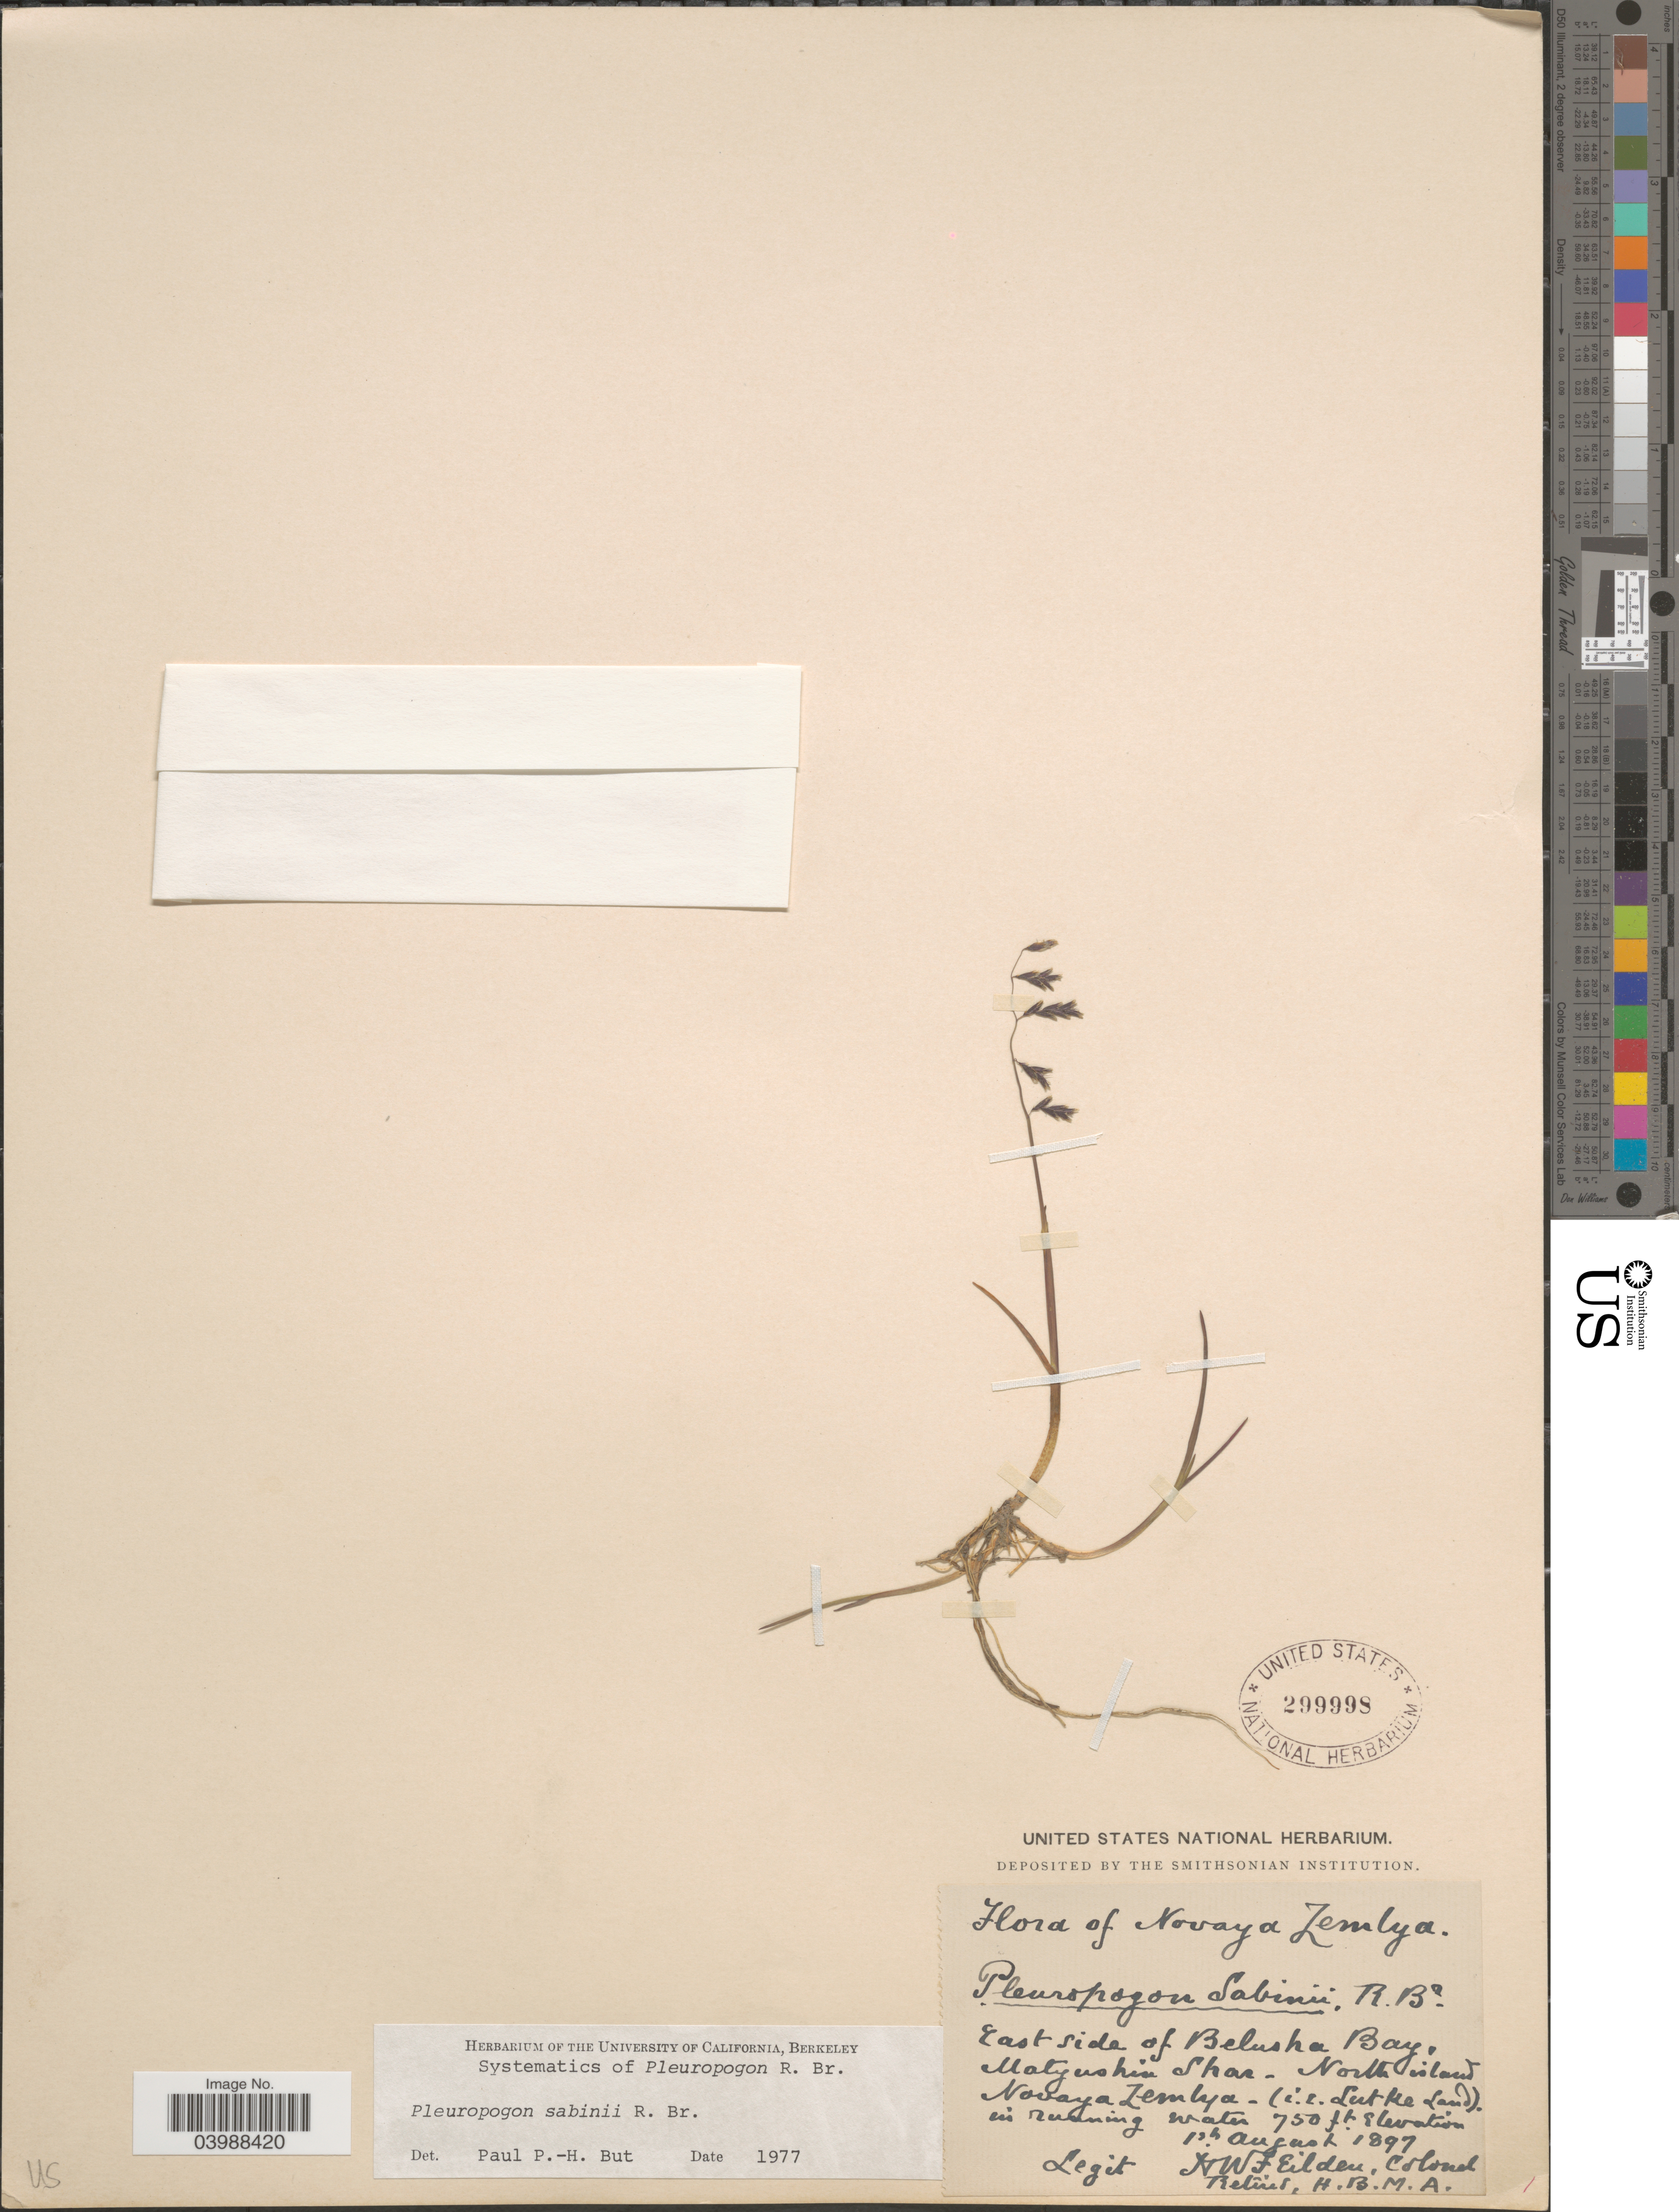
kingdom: Plantae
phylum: Tracheophyta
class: Liliopsida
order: Poales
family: Poaceae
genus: Pleuropogon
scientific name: Pleuropogon sabinei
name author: R. Br.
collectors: H. Feilden, H. W. F. Eilden, Colonel Relius & H. B. M. A.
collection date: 1897-08-01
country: Russian Federation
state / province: Arkhangelsk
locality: Novaya Zemlya. East side of Belusha Bay, Matyushin Shar. North island Novaya Zemlya - (i.e. Lutke Island).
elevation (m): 229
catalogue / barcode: US 299998